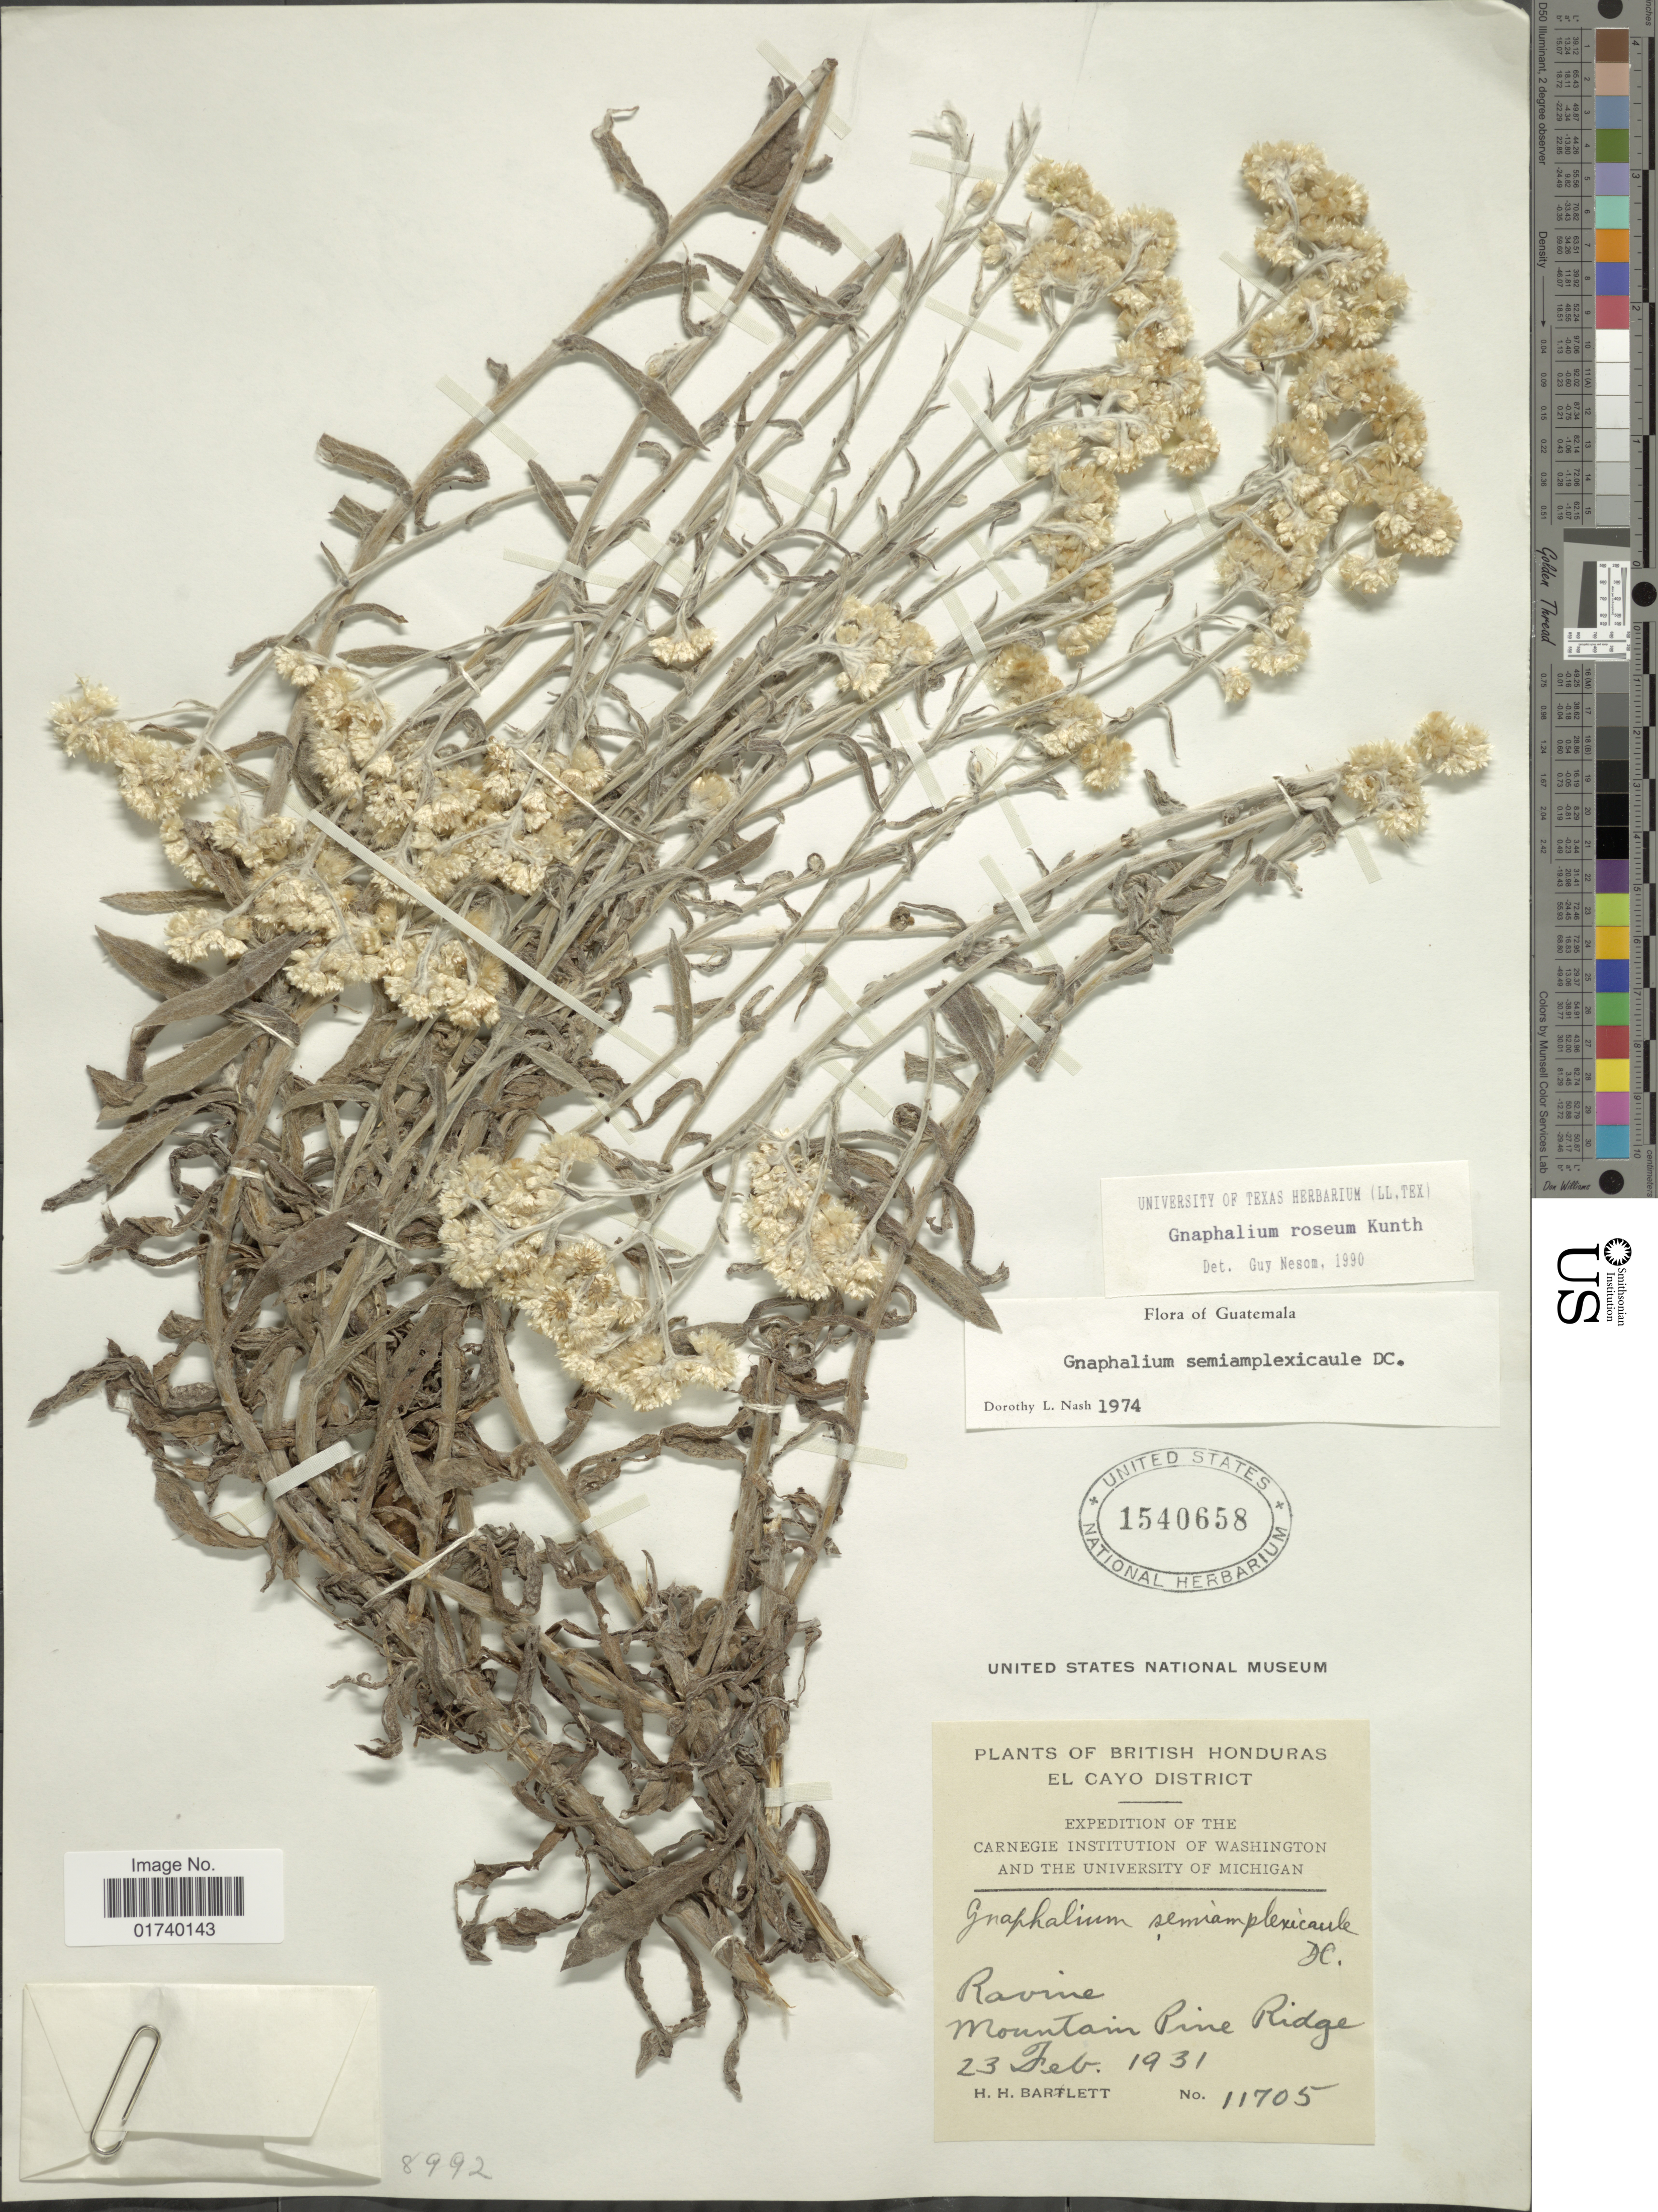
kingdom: Plantae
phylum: Tracheophyta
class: Magnoliopsida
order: Asterales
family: Asteraceae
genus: Pseudognaphalium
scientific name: Pseudognaphalium roseum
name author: (Kunth) Anderb.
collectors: H. H. Bartlett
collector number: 11705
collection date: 1931-02-23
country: Belize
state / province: Cayo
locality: British Honduras, El Cayo District, Ravine Mountain Pine Ridge.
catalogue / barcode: US 1540658